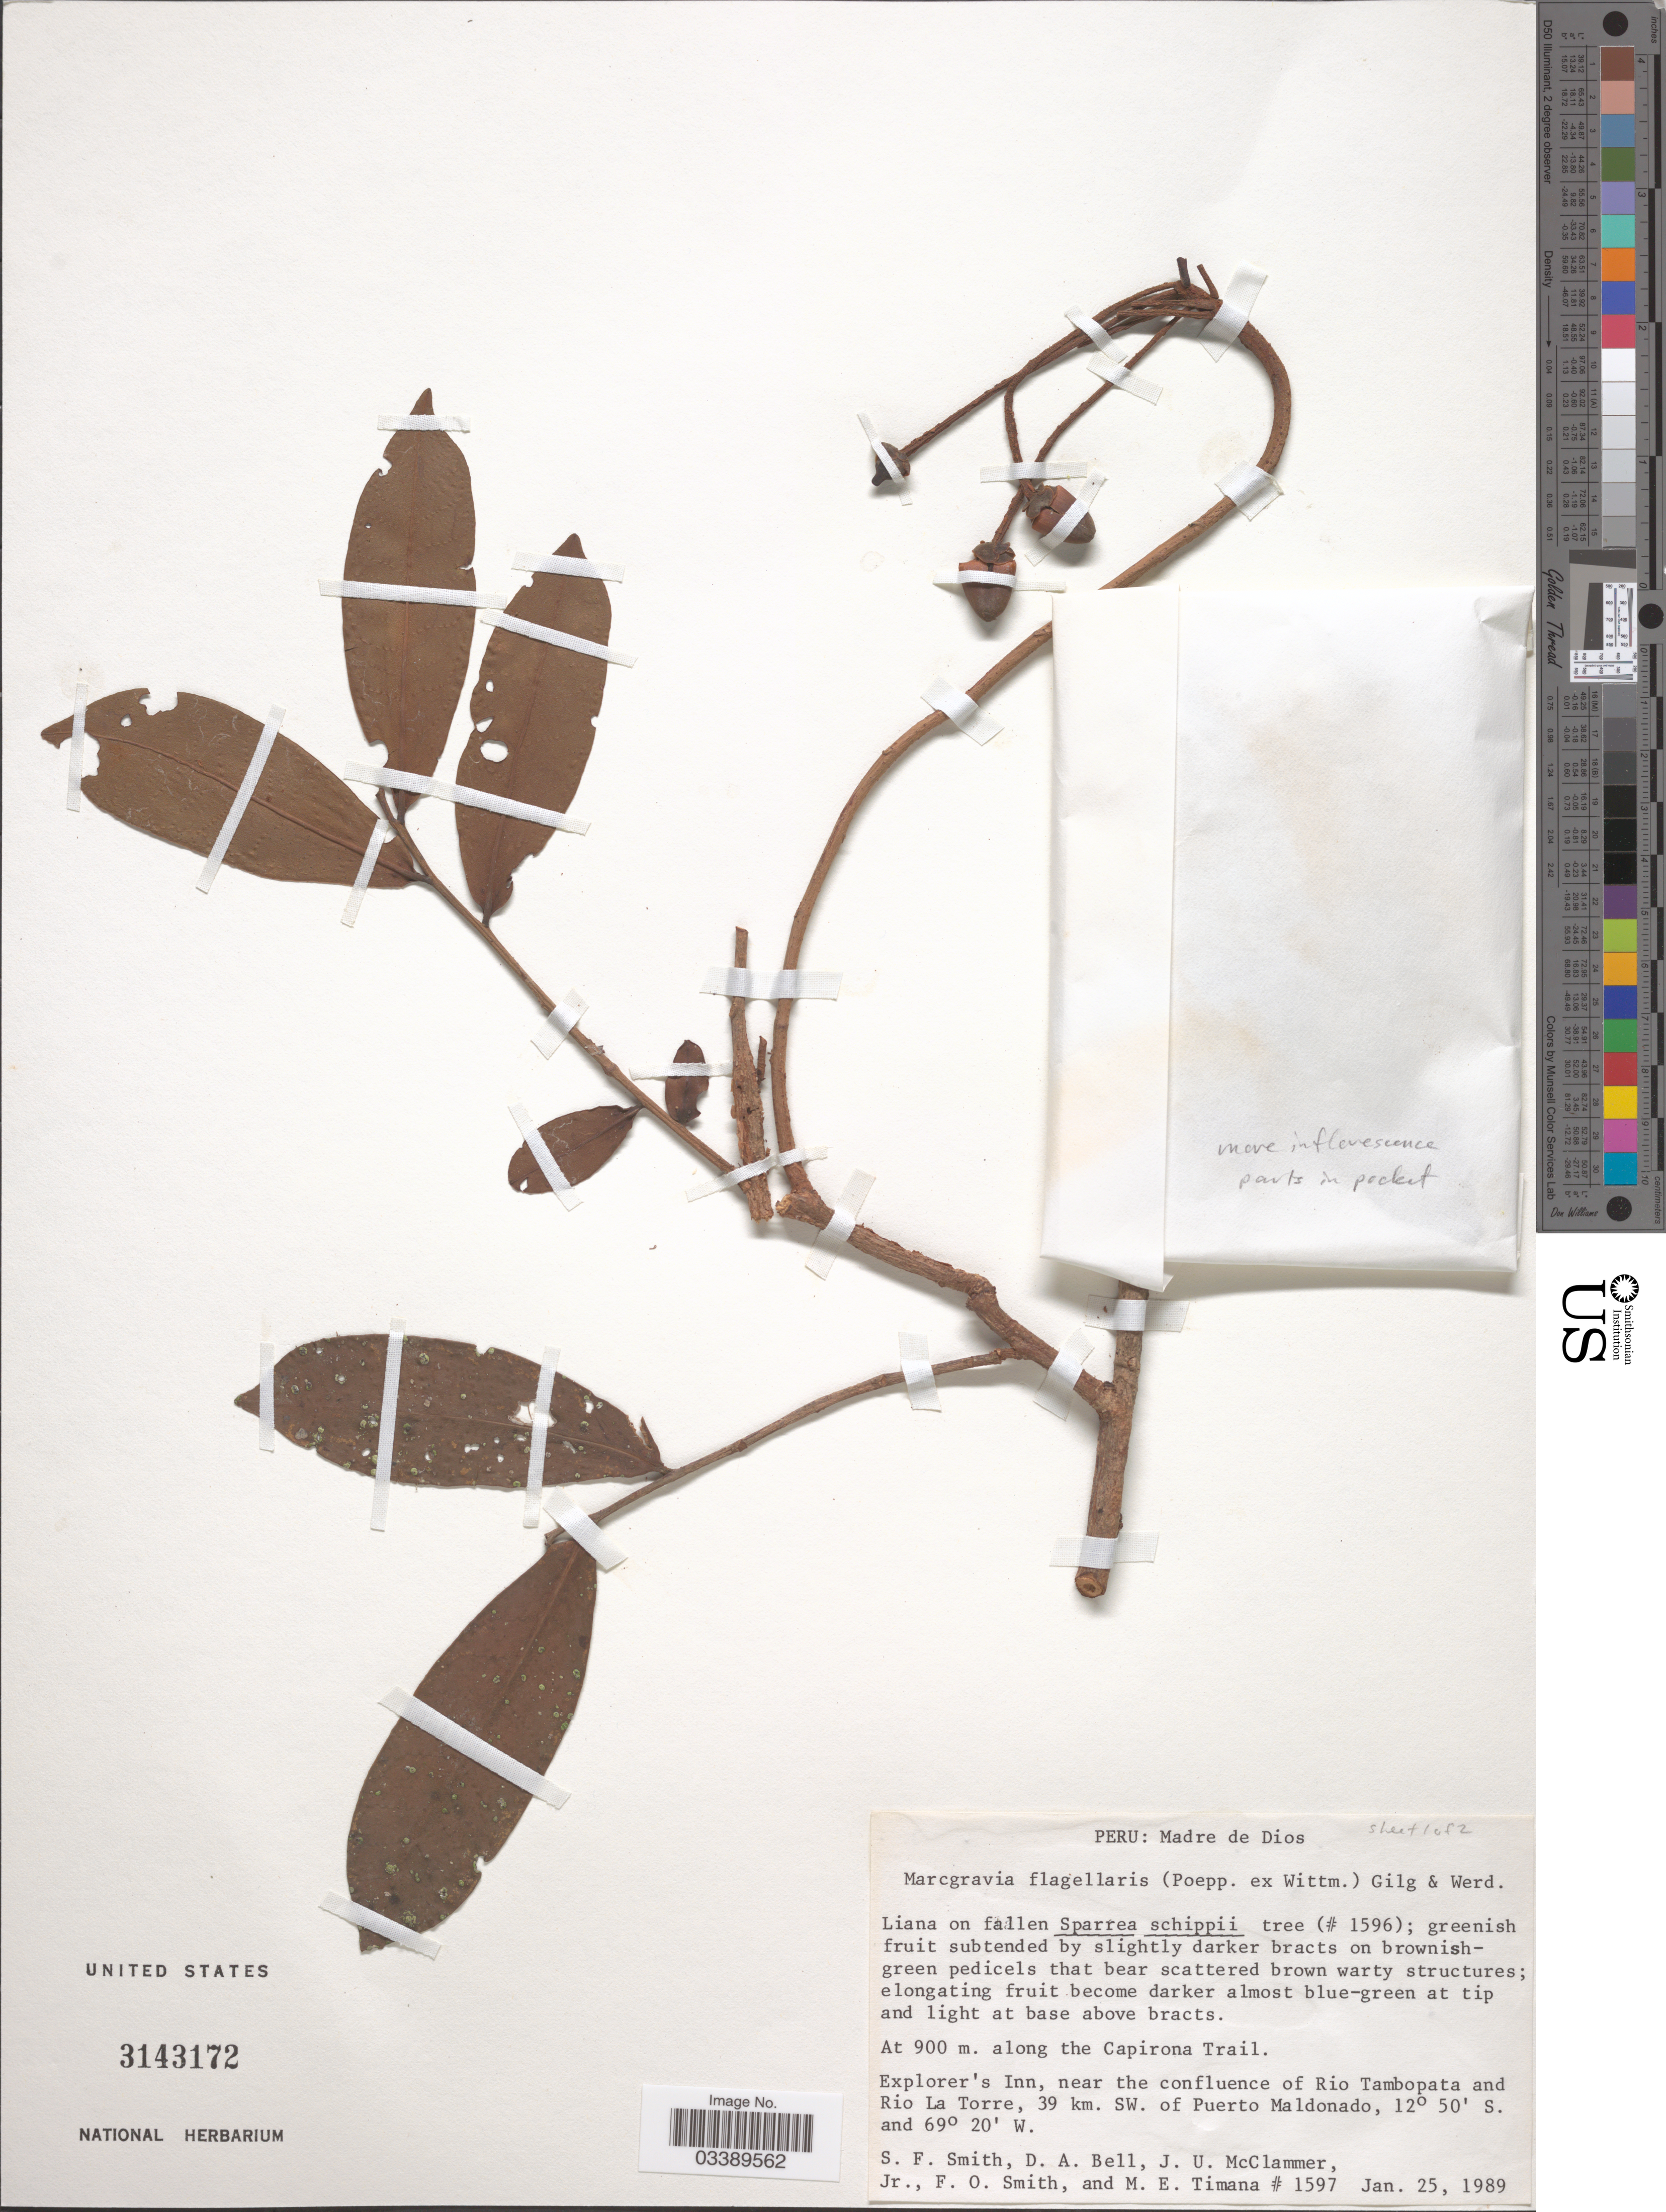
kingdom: Plantae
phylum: Tracheophyta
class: Magnoliopsida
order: Ericales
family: Marcgraviaceae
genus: Marcgravia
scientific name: Marcgravia flagellaris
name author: (Poepp. ex Wittm.) Poepp. ex Gilg & Werderm.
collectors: S.F. Smith, D. A. Bell, J. McClammer Jr. & F. Smith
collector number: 1597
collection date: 1989-01-25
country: Peru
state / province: Madre de Dios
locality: Along the Capirona Trail. Explorer's Inn, near the confluence of Rio Tambopata and Rio La Torre, 39 km. SW. of Puerto Maldonado.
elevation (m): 900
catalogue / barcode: US 3143172